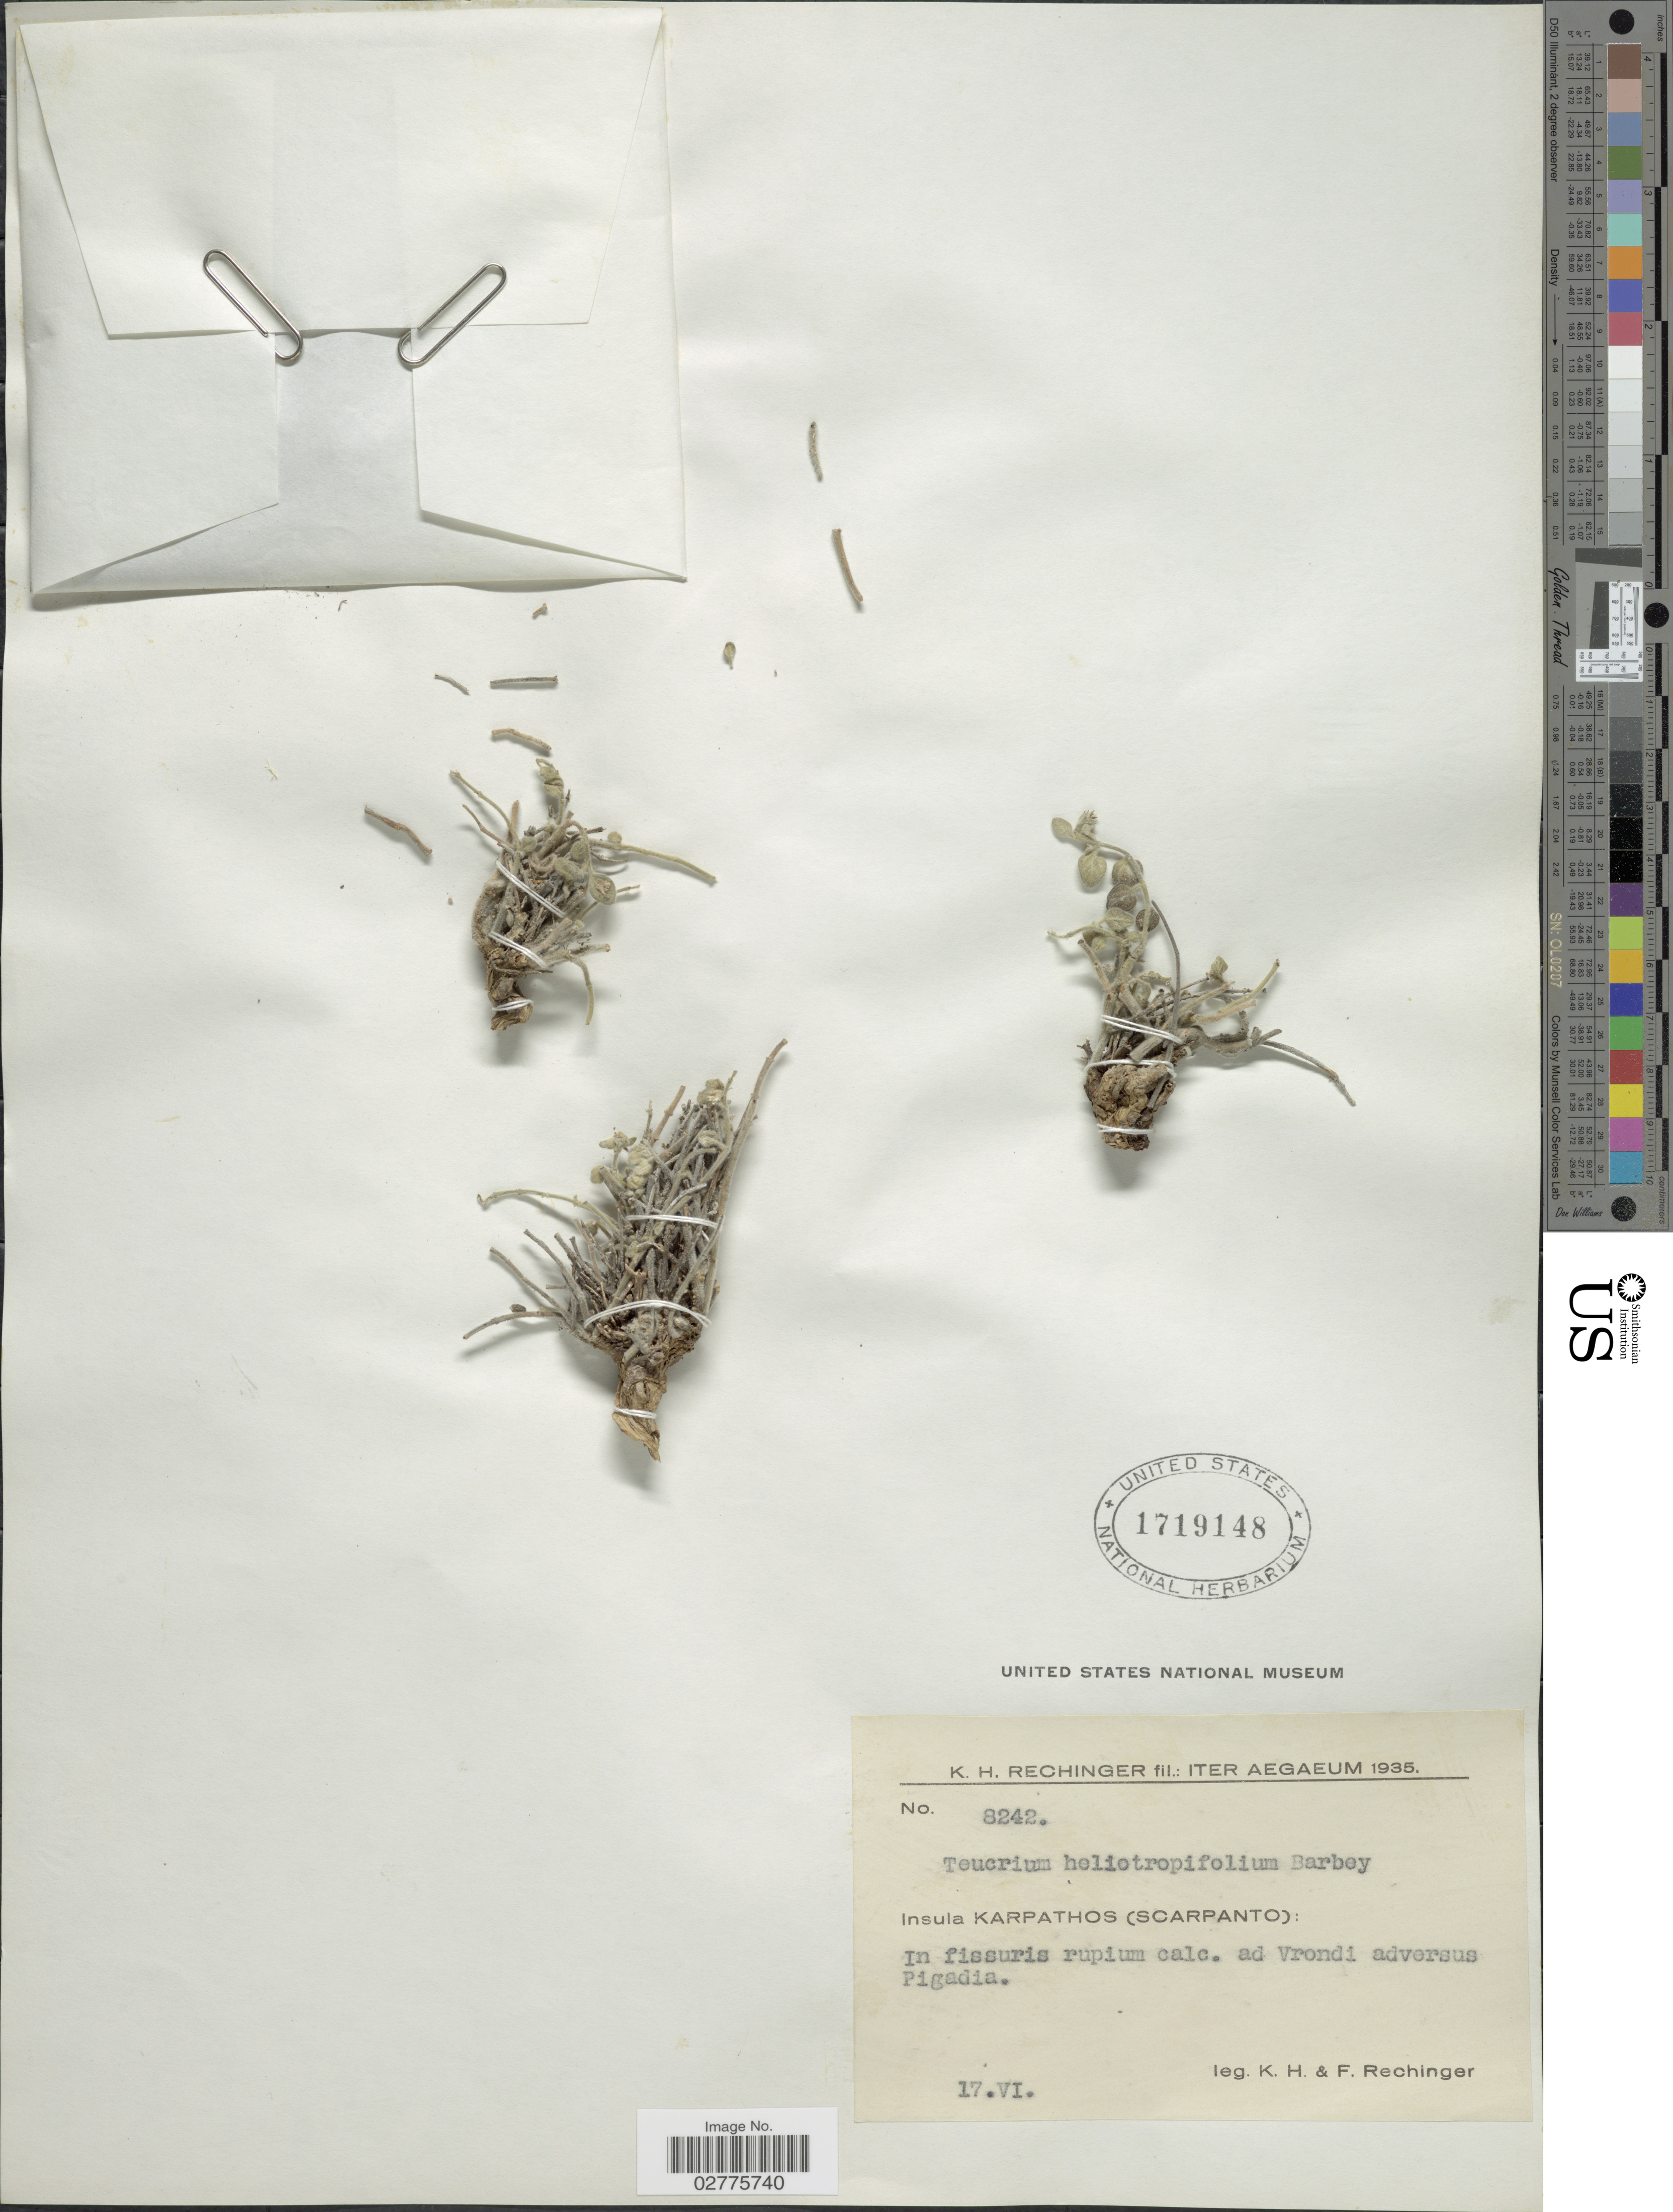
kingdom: Plantae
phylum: Tracheophyta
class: Magnoliopsida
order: Lamiales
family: Lamiaceae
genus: Teucrium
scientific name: Teucrium heliotropiifolium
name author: Barbey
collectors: K. H. Rechinger & F. Rechinger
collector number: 8242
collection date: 1935-06-17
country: Greece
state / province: South Aegean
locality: Aegaeum. Insula Karpathos (Scarpanto): In fissuris rupium calc. ad Vrondi adversus Pigadia.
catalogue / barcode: US 1719148